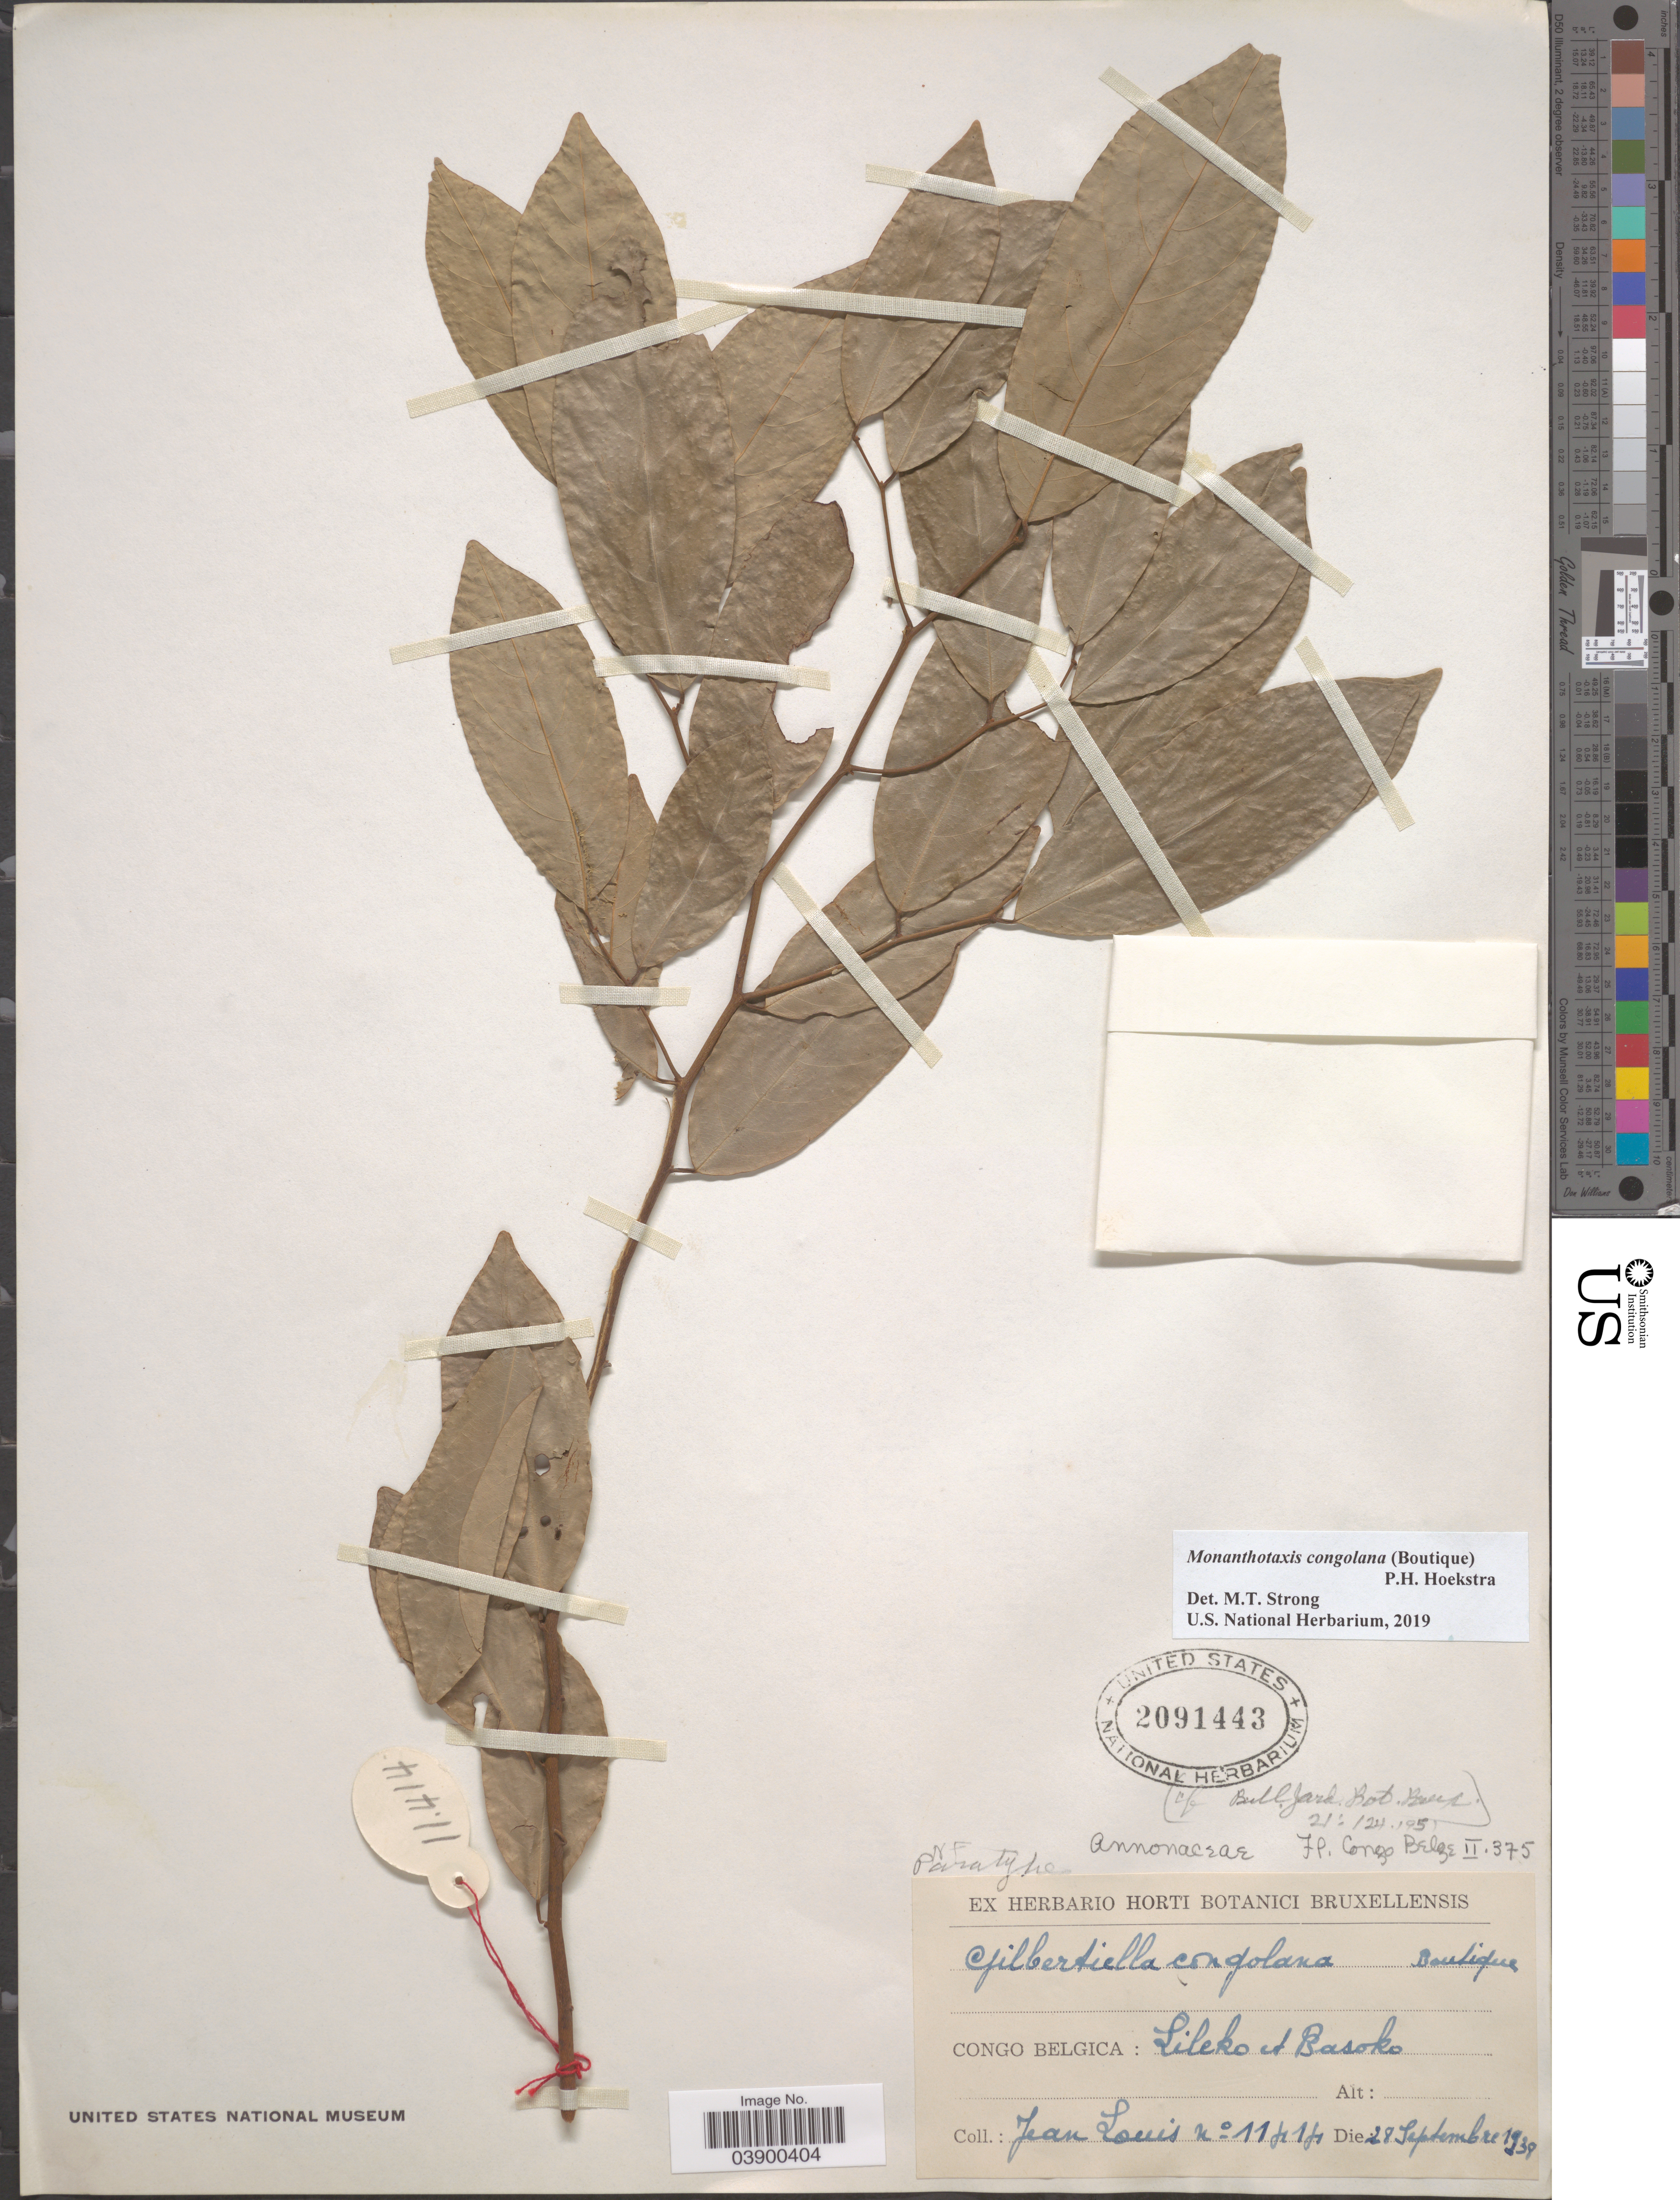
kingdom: Plantae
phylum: Tracheophyta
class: Magnoliopsida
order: Magnoliales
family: Annonaceae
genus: Monanthotaxis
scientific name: Monanthotaxis congolana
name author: (Boutique) P.H. Hoekstra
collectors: J. Louis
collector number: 11414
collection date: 1939-09-28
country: Congo, Democratic Republic of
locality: Congo Belgica: Leleko et Basoko.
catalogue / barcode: US 2091443